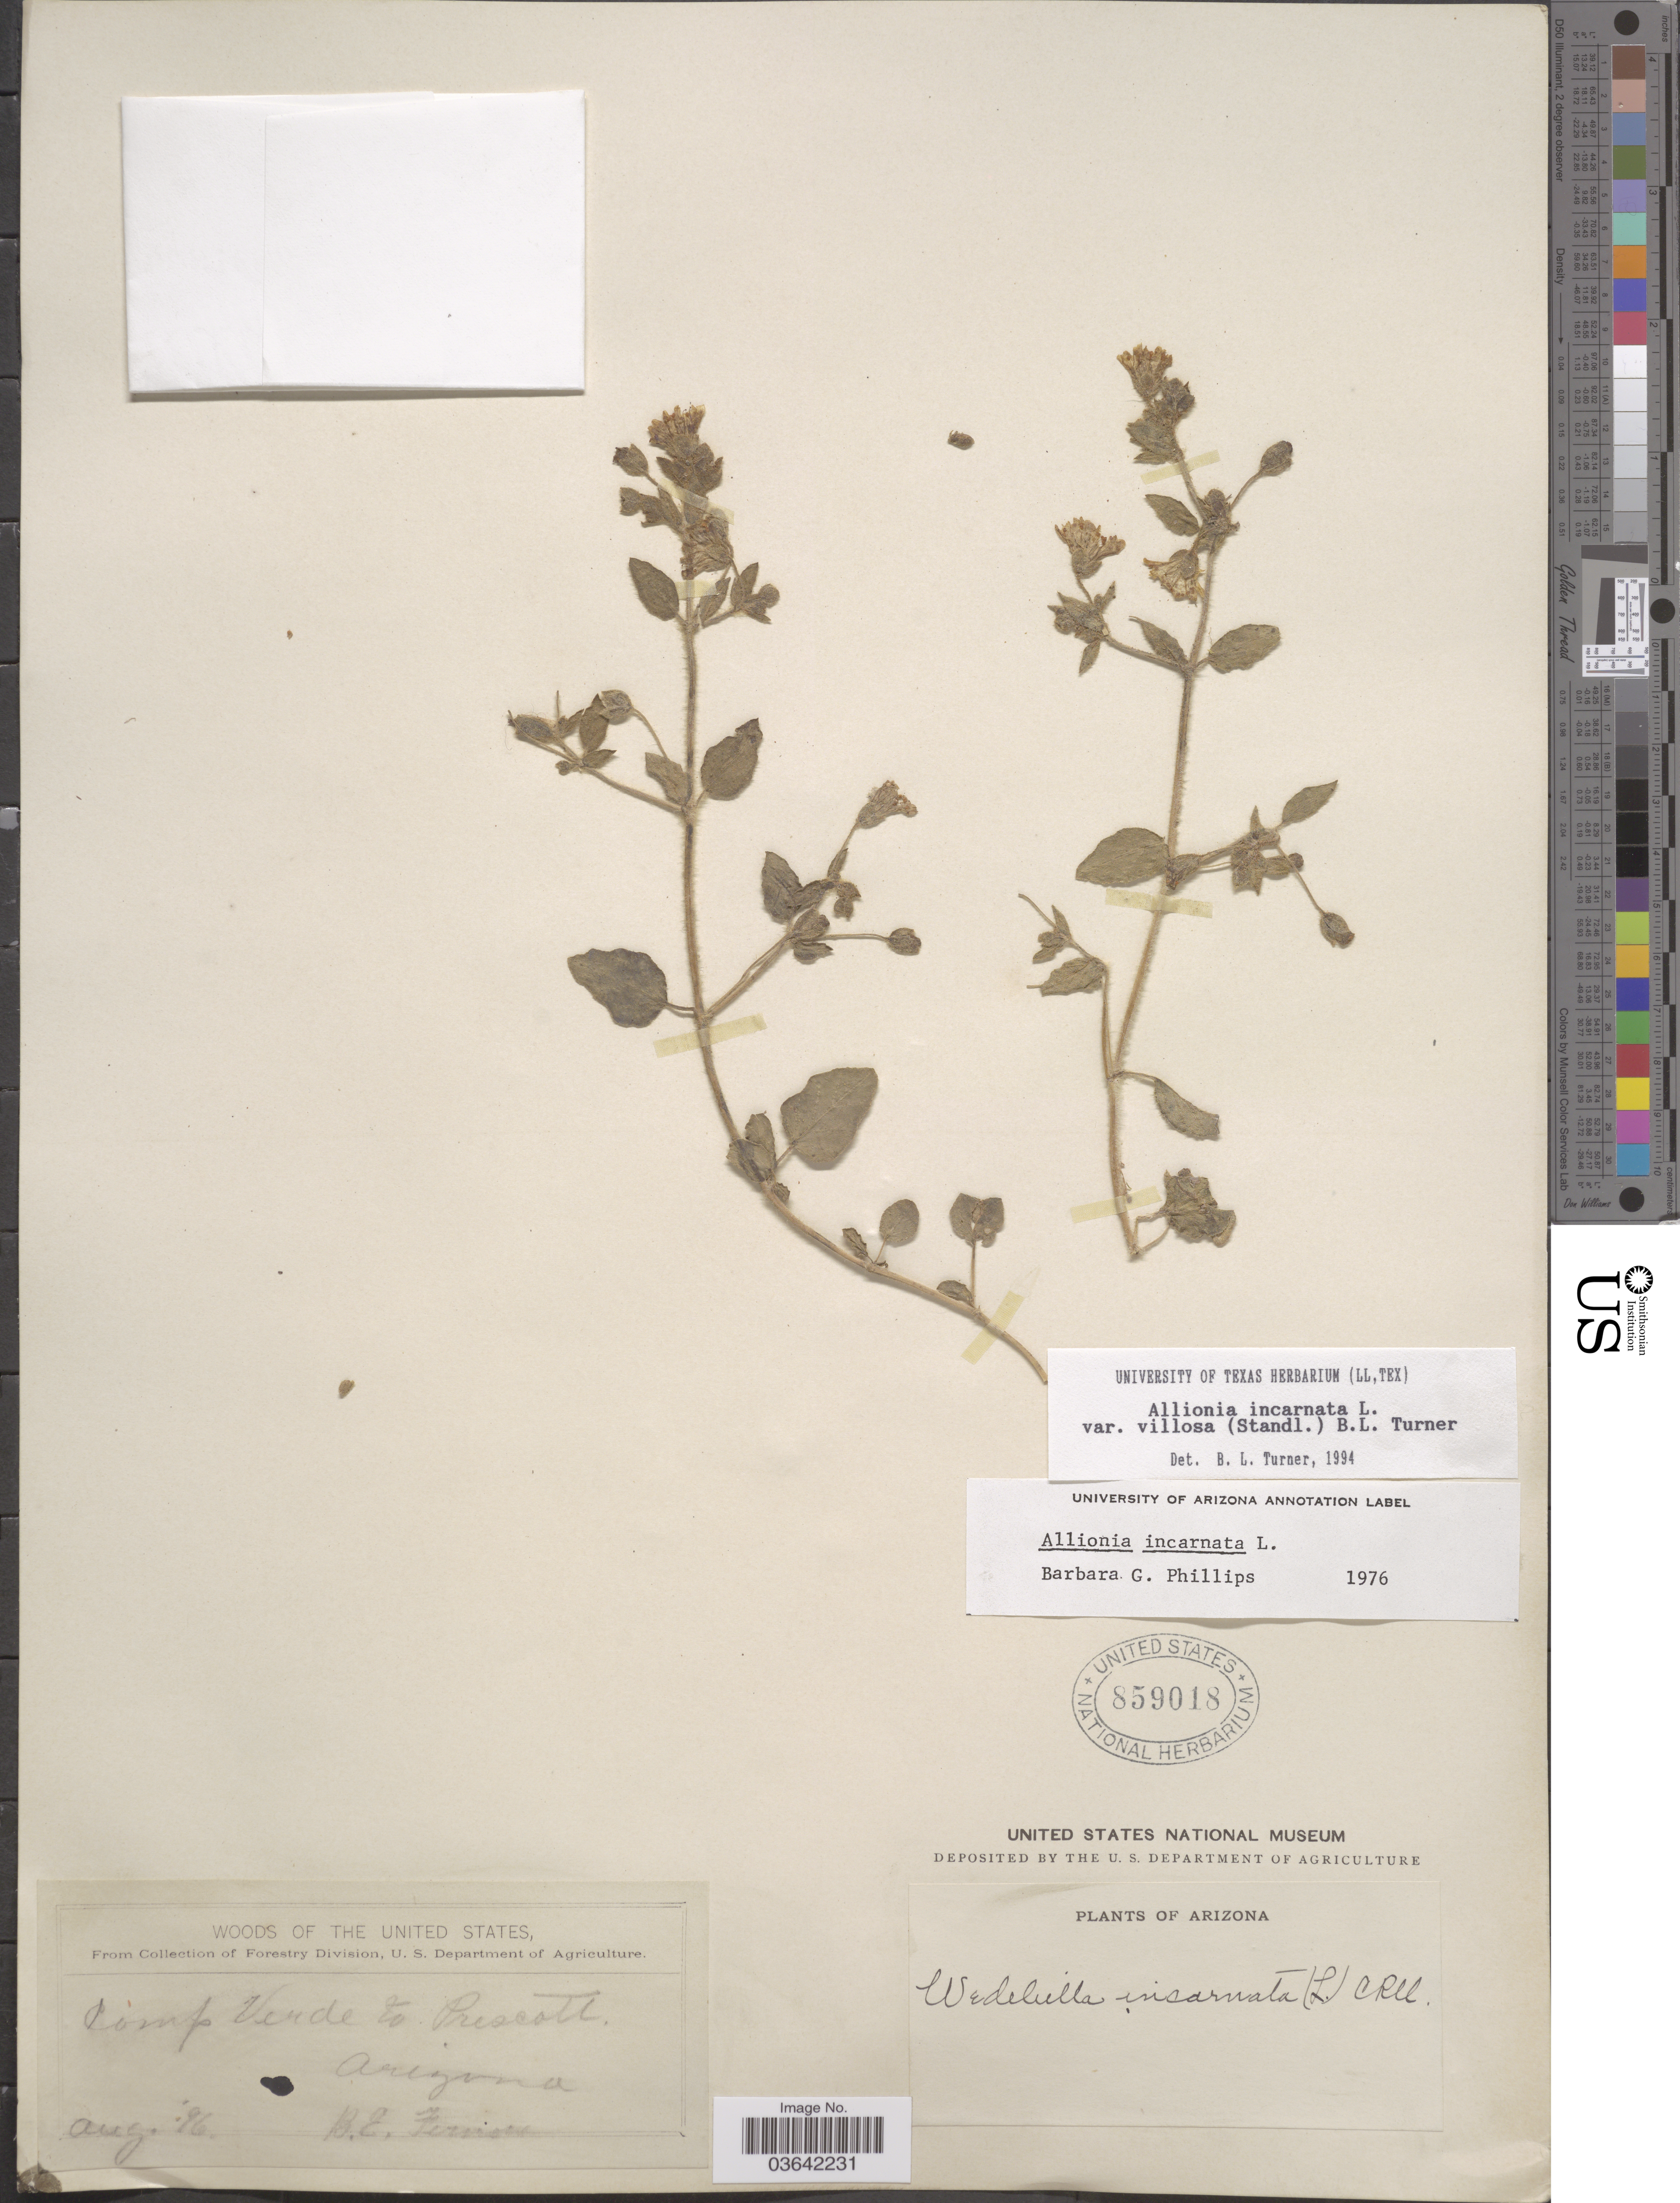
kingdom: Plantae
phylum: Tracheophyta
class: Magnoliopsida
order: Caryophyllales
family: Nyctaginaceae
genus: Allionia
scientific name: Allionia incarnata var. villosa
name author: (Standl.) B.L. Turner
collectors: B. Fernow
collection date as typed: Transcribed d/m/y: /8/96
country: United States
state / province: Arizona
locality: Camp Verde to Prescott.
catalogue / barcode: US 859018